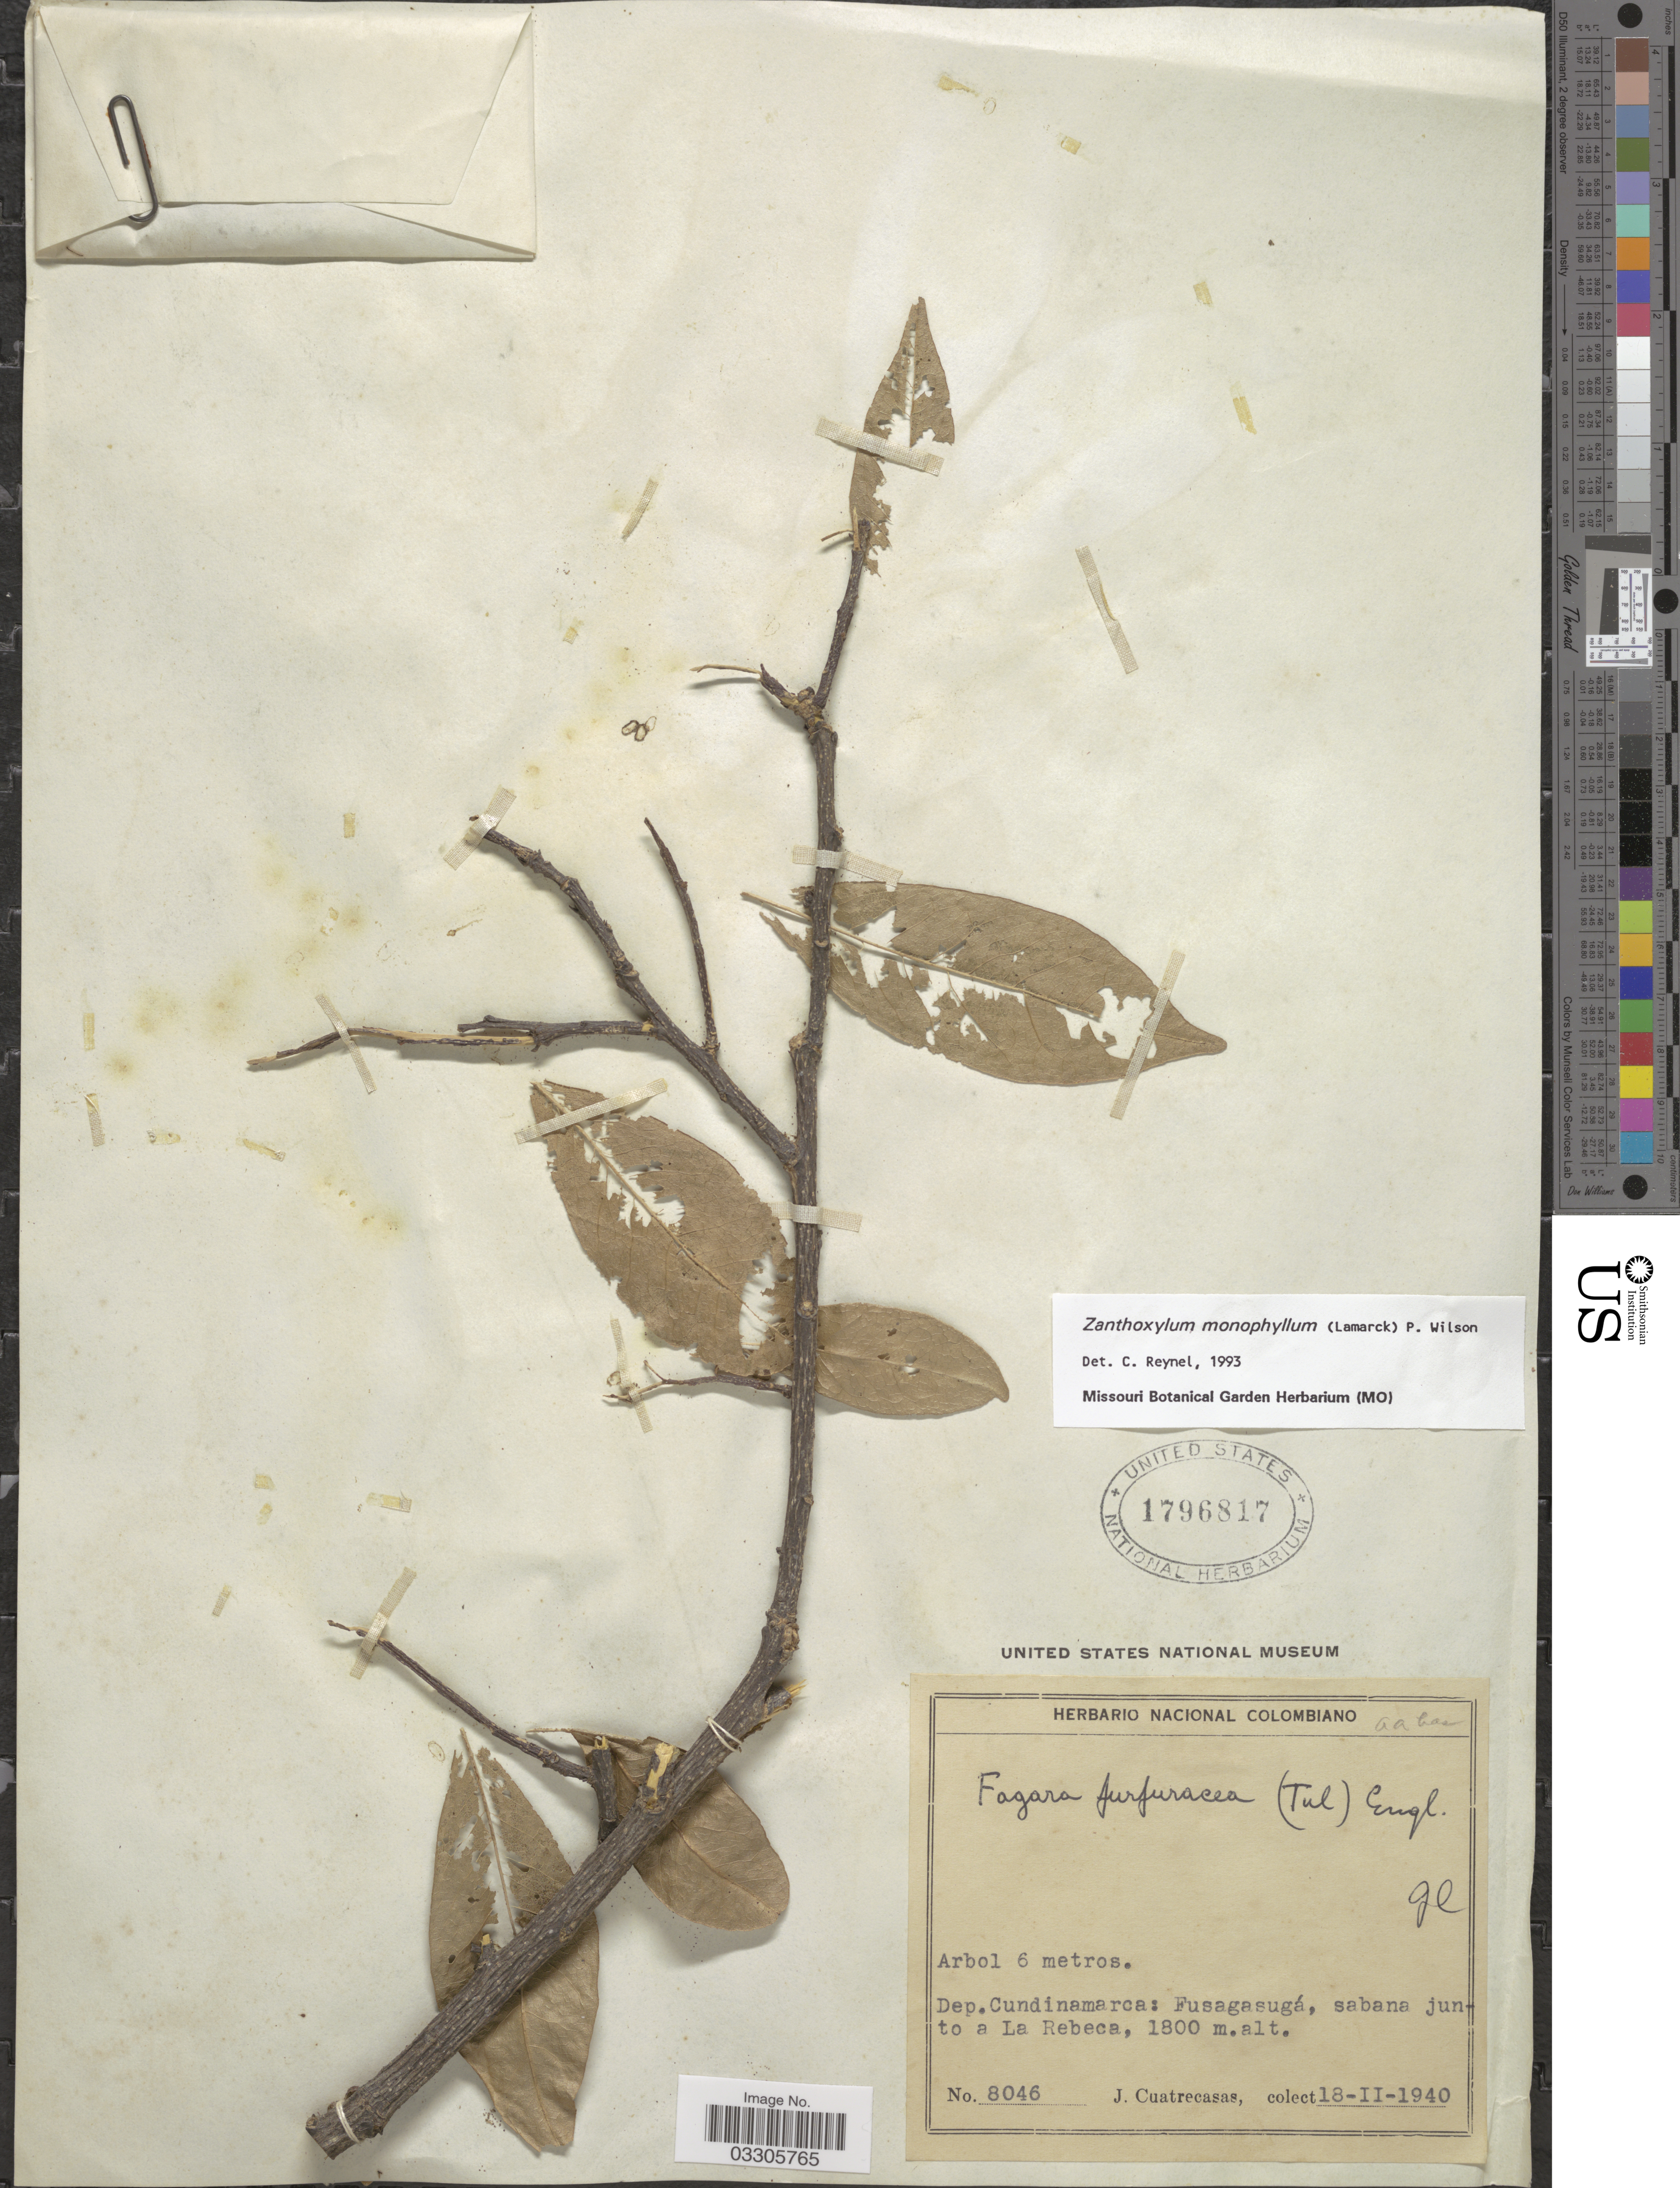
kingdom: Plantae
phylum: Tracheophyta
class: Magnoliopsida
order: Sapindales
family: Rutaceae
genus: Zanthoxylum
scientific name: Zanthoxylum monophyllum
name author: (Lam.) P. Wilson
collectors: J. Cuatrecasas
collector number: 8046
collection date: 1940-02-18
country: Colombia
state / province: Cundinamarca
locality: Dep. Cundinamarca: Fusagasugá, sabana junto a La Rebeca.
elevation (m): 1800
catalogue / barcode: US 1796817